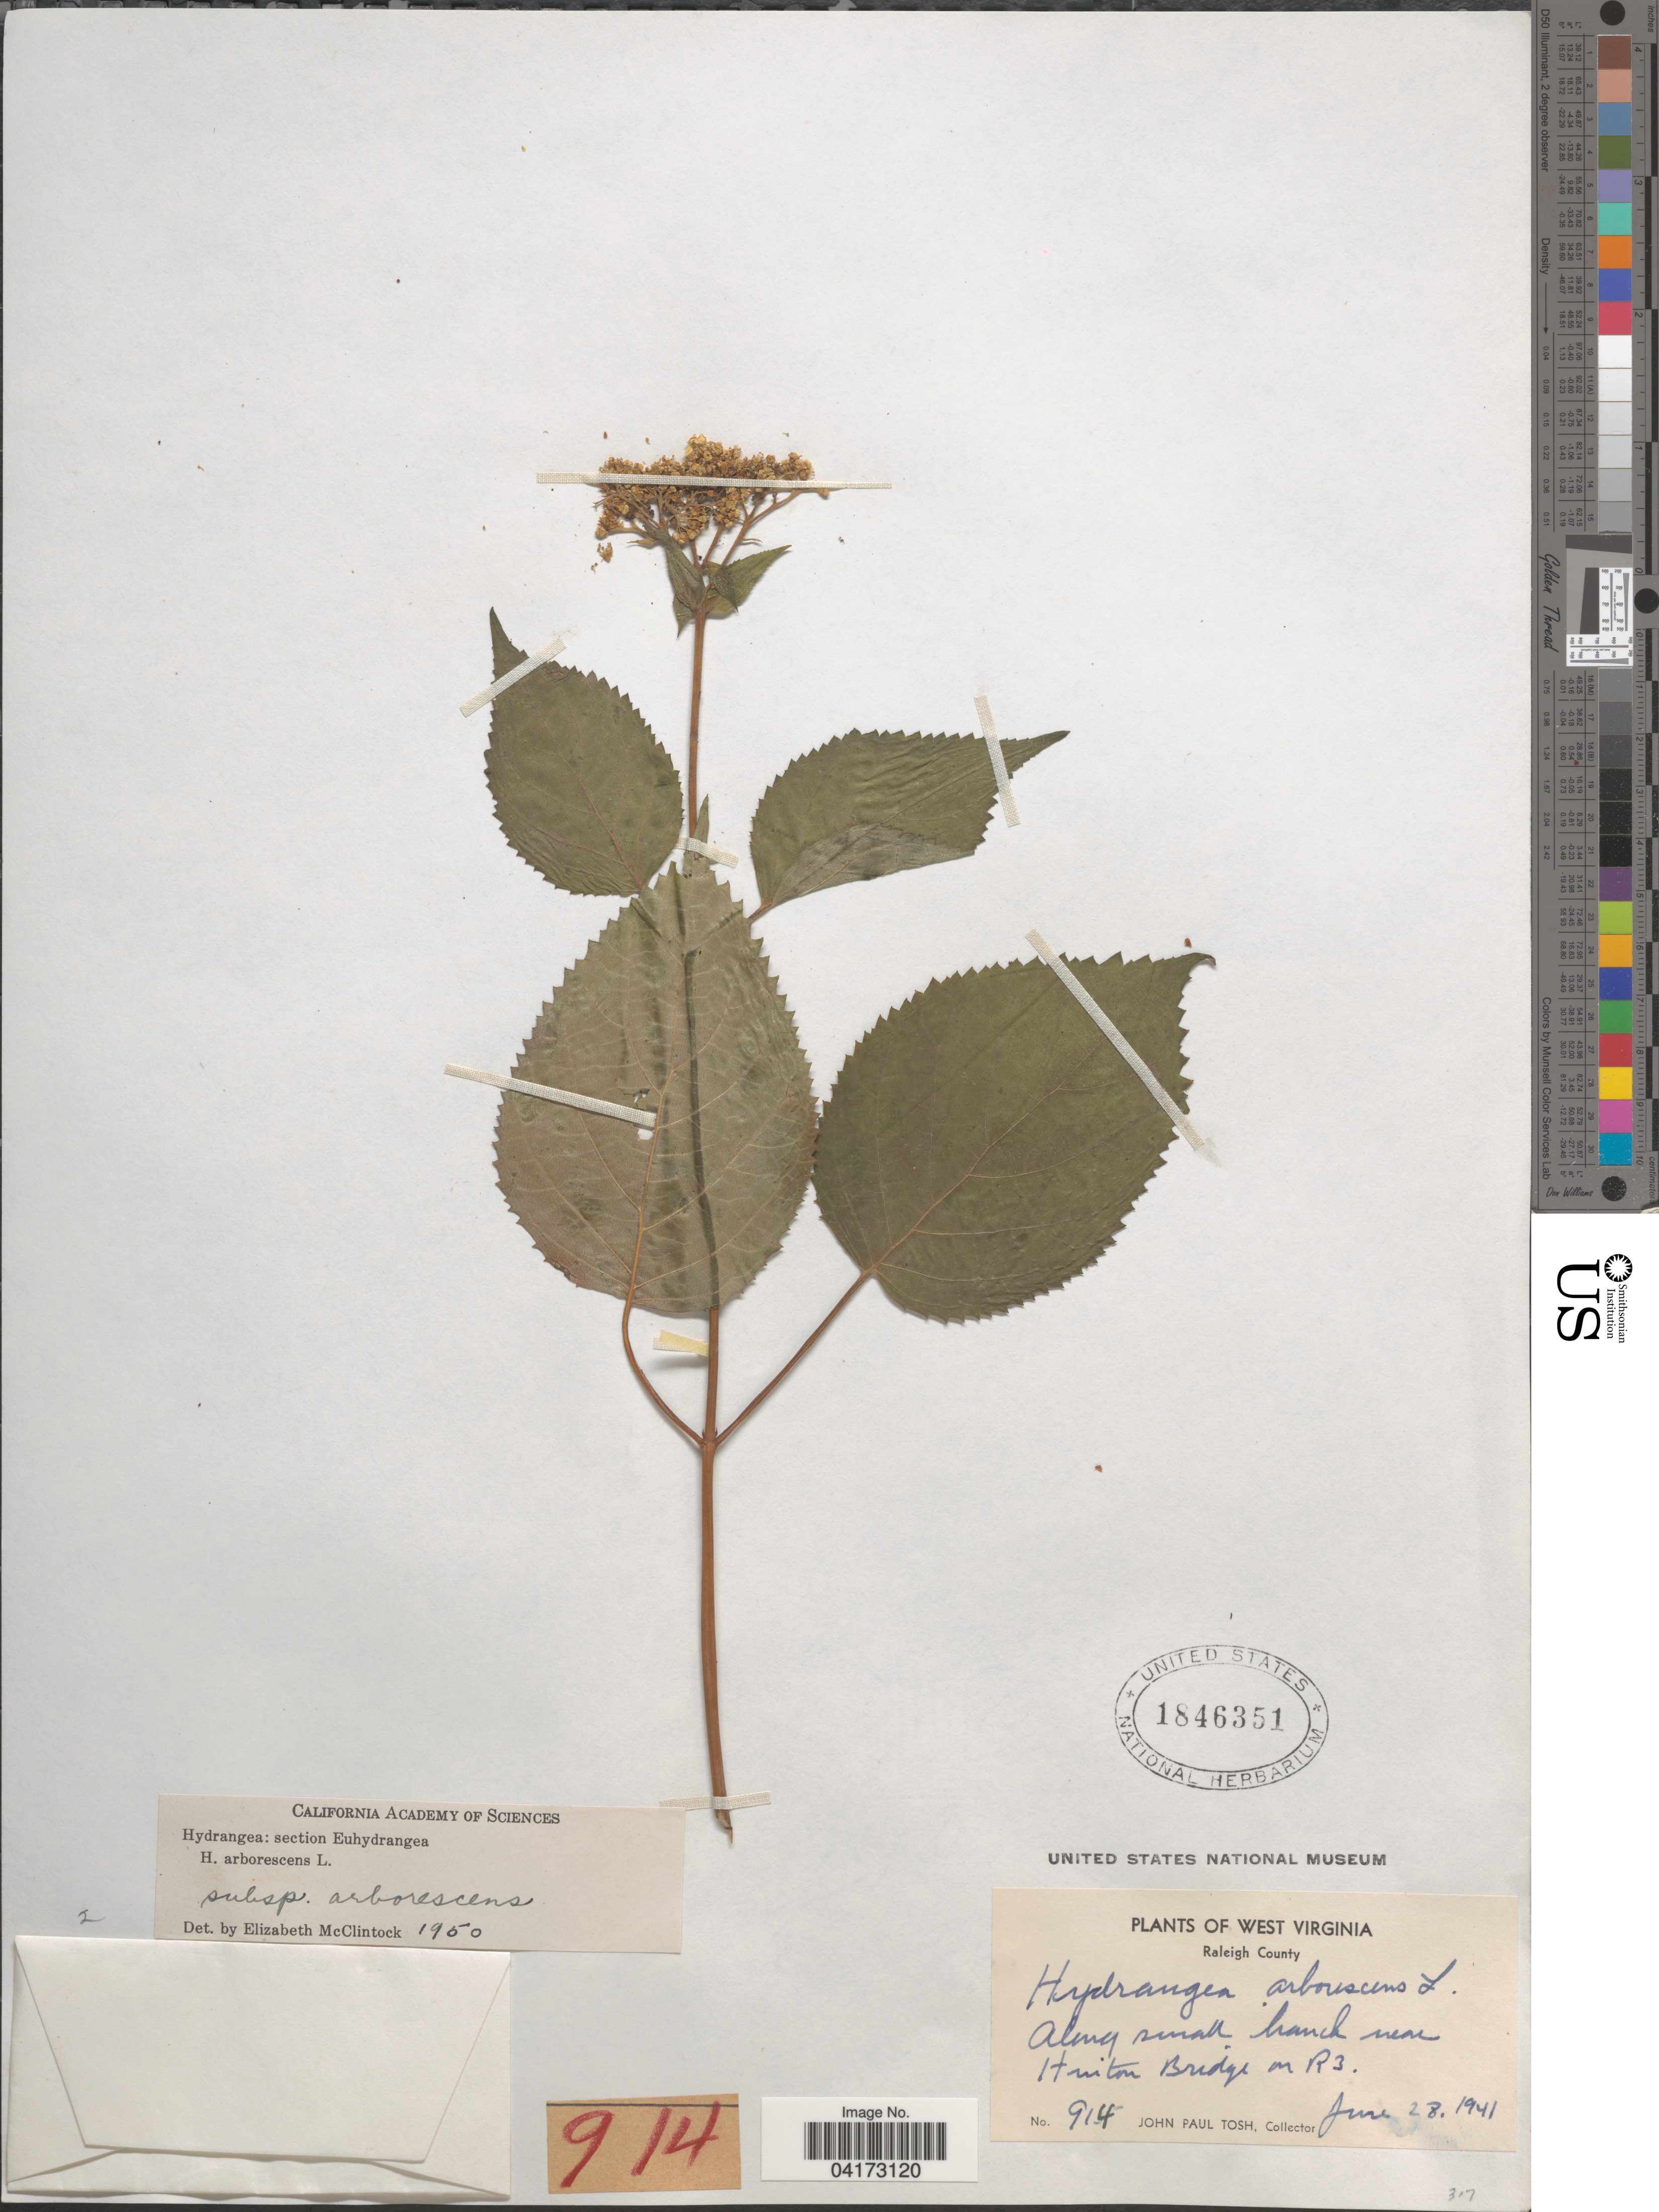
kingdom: Plantae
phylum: Tracheophyta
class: Magnoliopsida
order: Cornales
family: Hydrangeaceae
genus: Hydrangea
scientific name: Hydrangea arborescens subsp. arborescens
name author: L.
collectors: J. Tosh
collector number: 914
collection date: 1941-06-28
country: United States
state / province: West Virginia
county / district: Raleigh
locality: Raleigh County. Along small branch near Hinton Bridge on R3.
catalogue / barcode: US 1846351